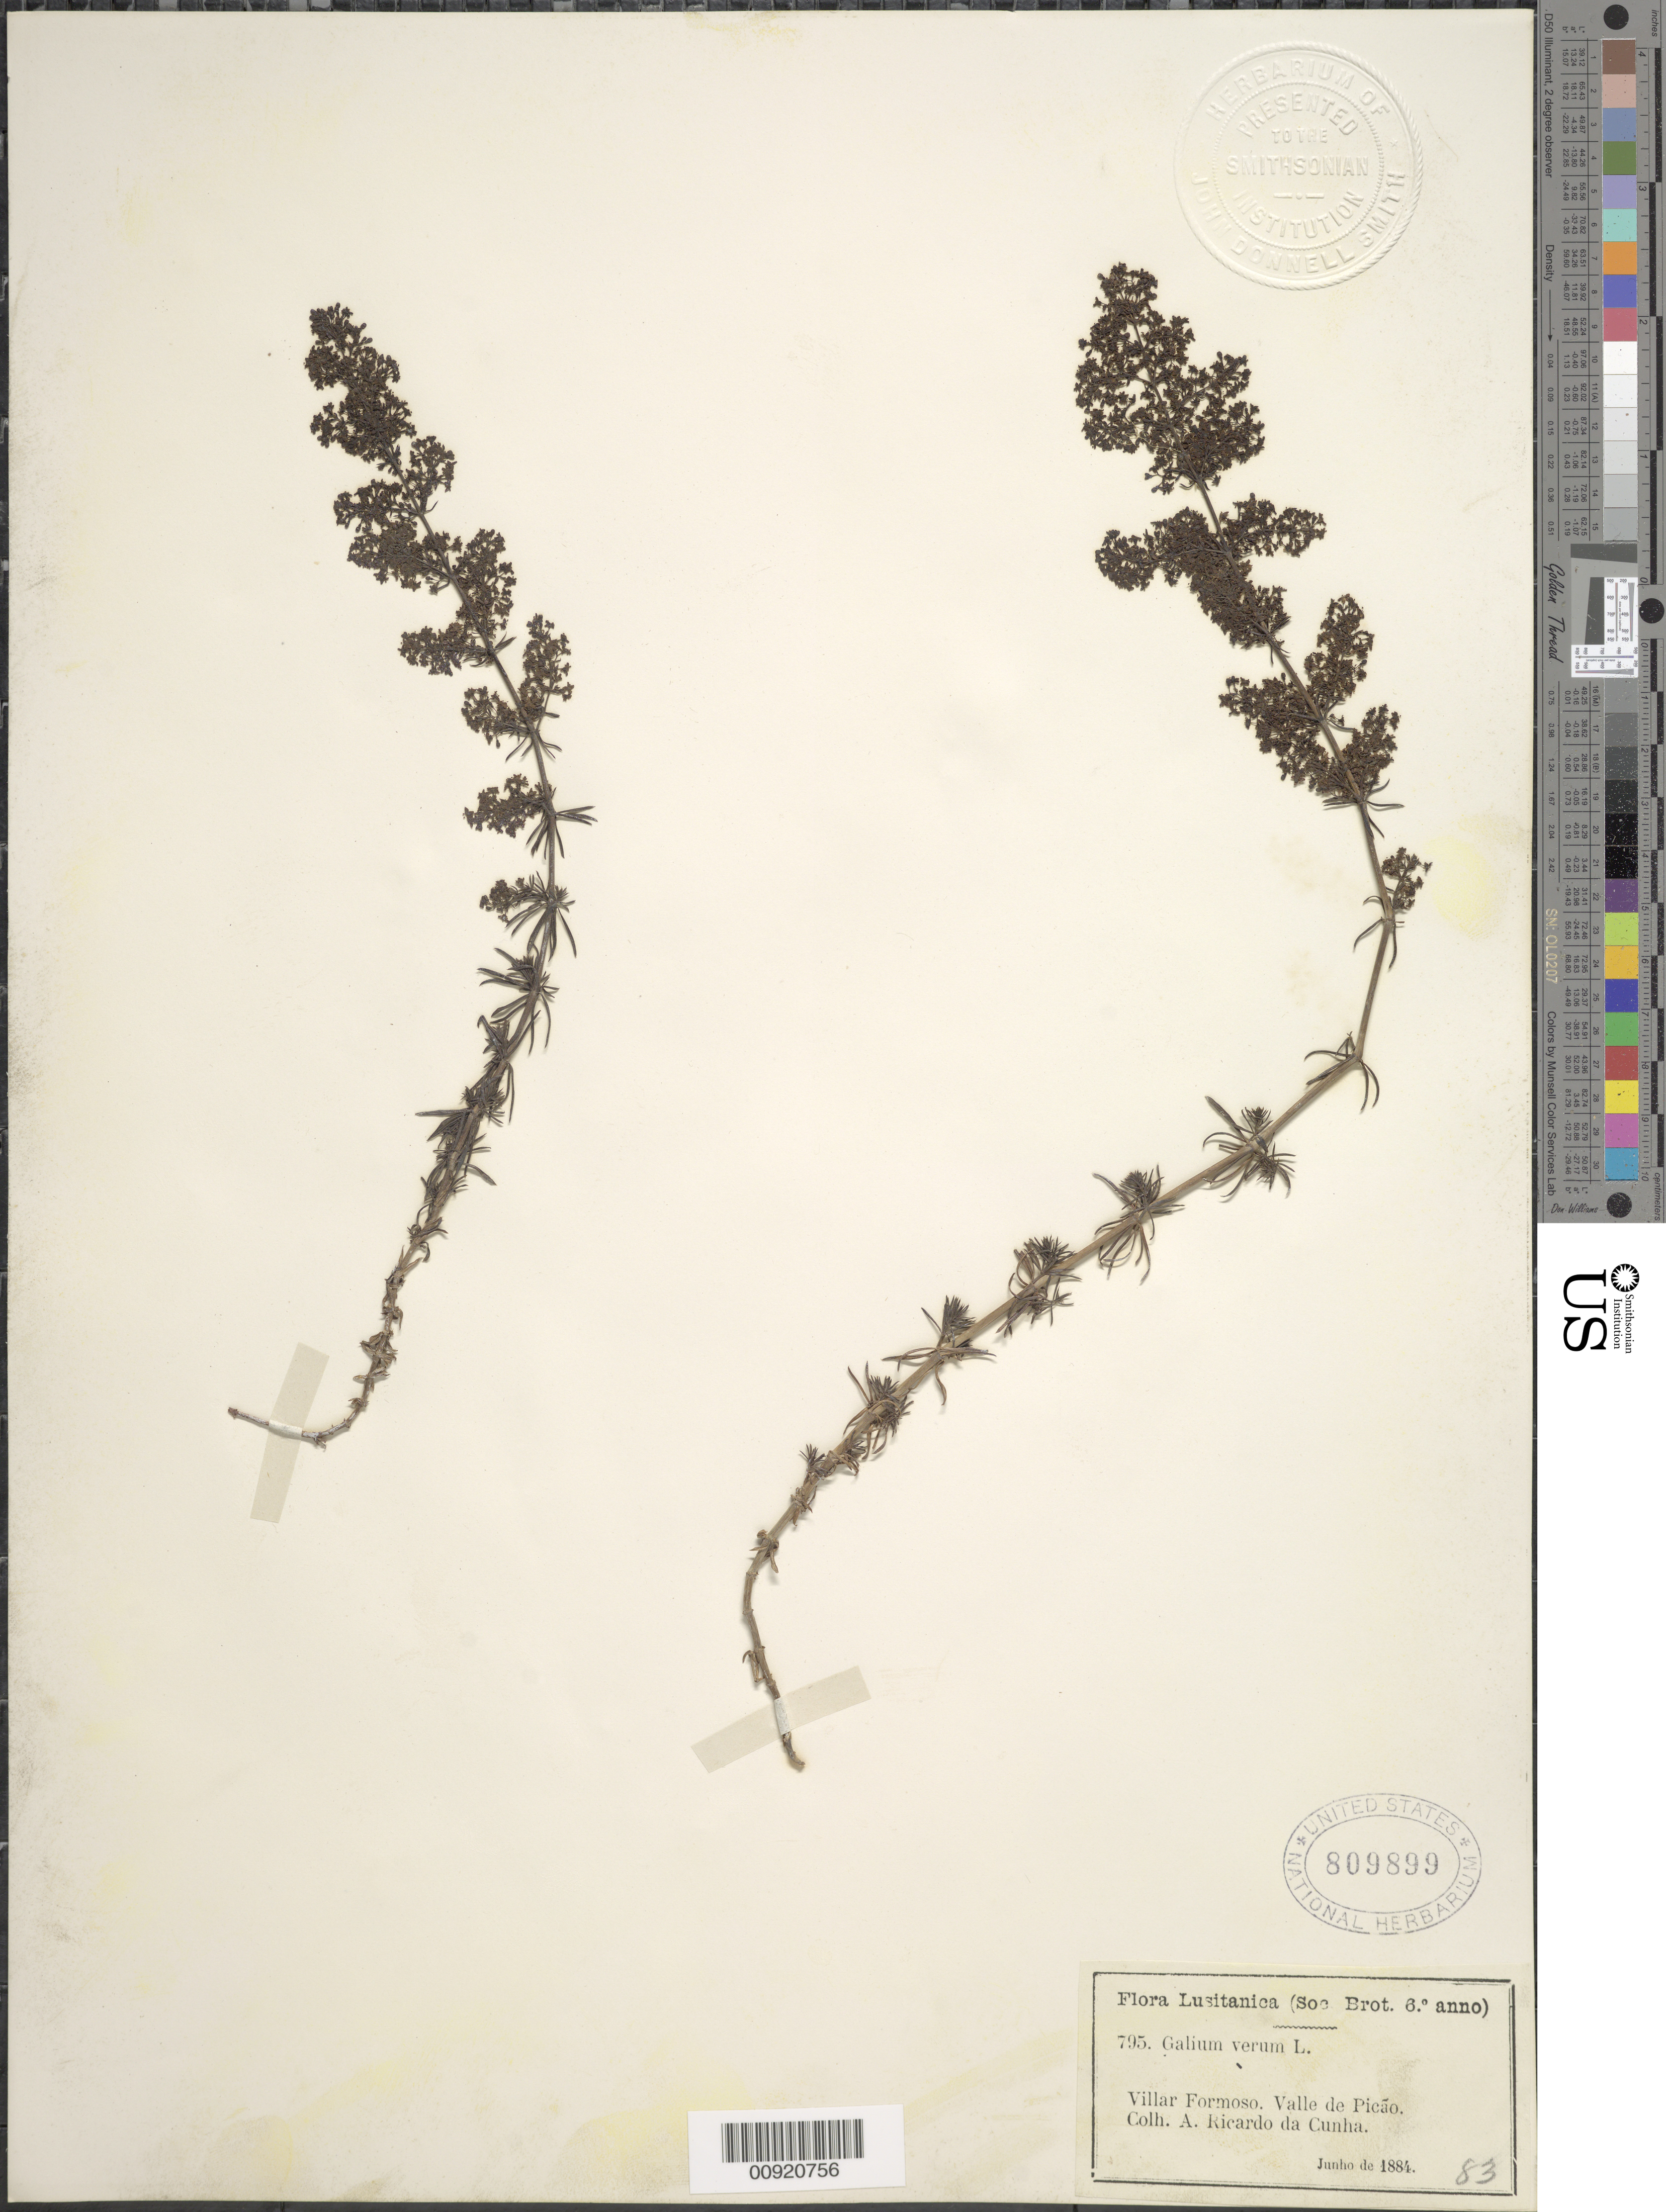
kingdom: Plantae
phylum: Tracheophyta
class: Magnoliopsida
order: Gentianales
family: Rubiaceae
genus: Galium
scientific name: Galium verum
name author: L.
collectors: A. Da Cunha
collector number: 795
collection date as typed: Jun 1884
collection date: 1884-06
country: Portugal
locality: Villar Formoso. Valle de Picao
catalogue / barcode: US 809899